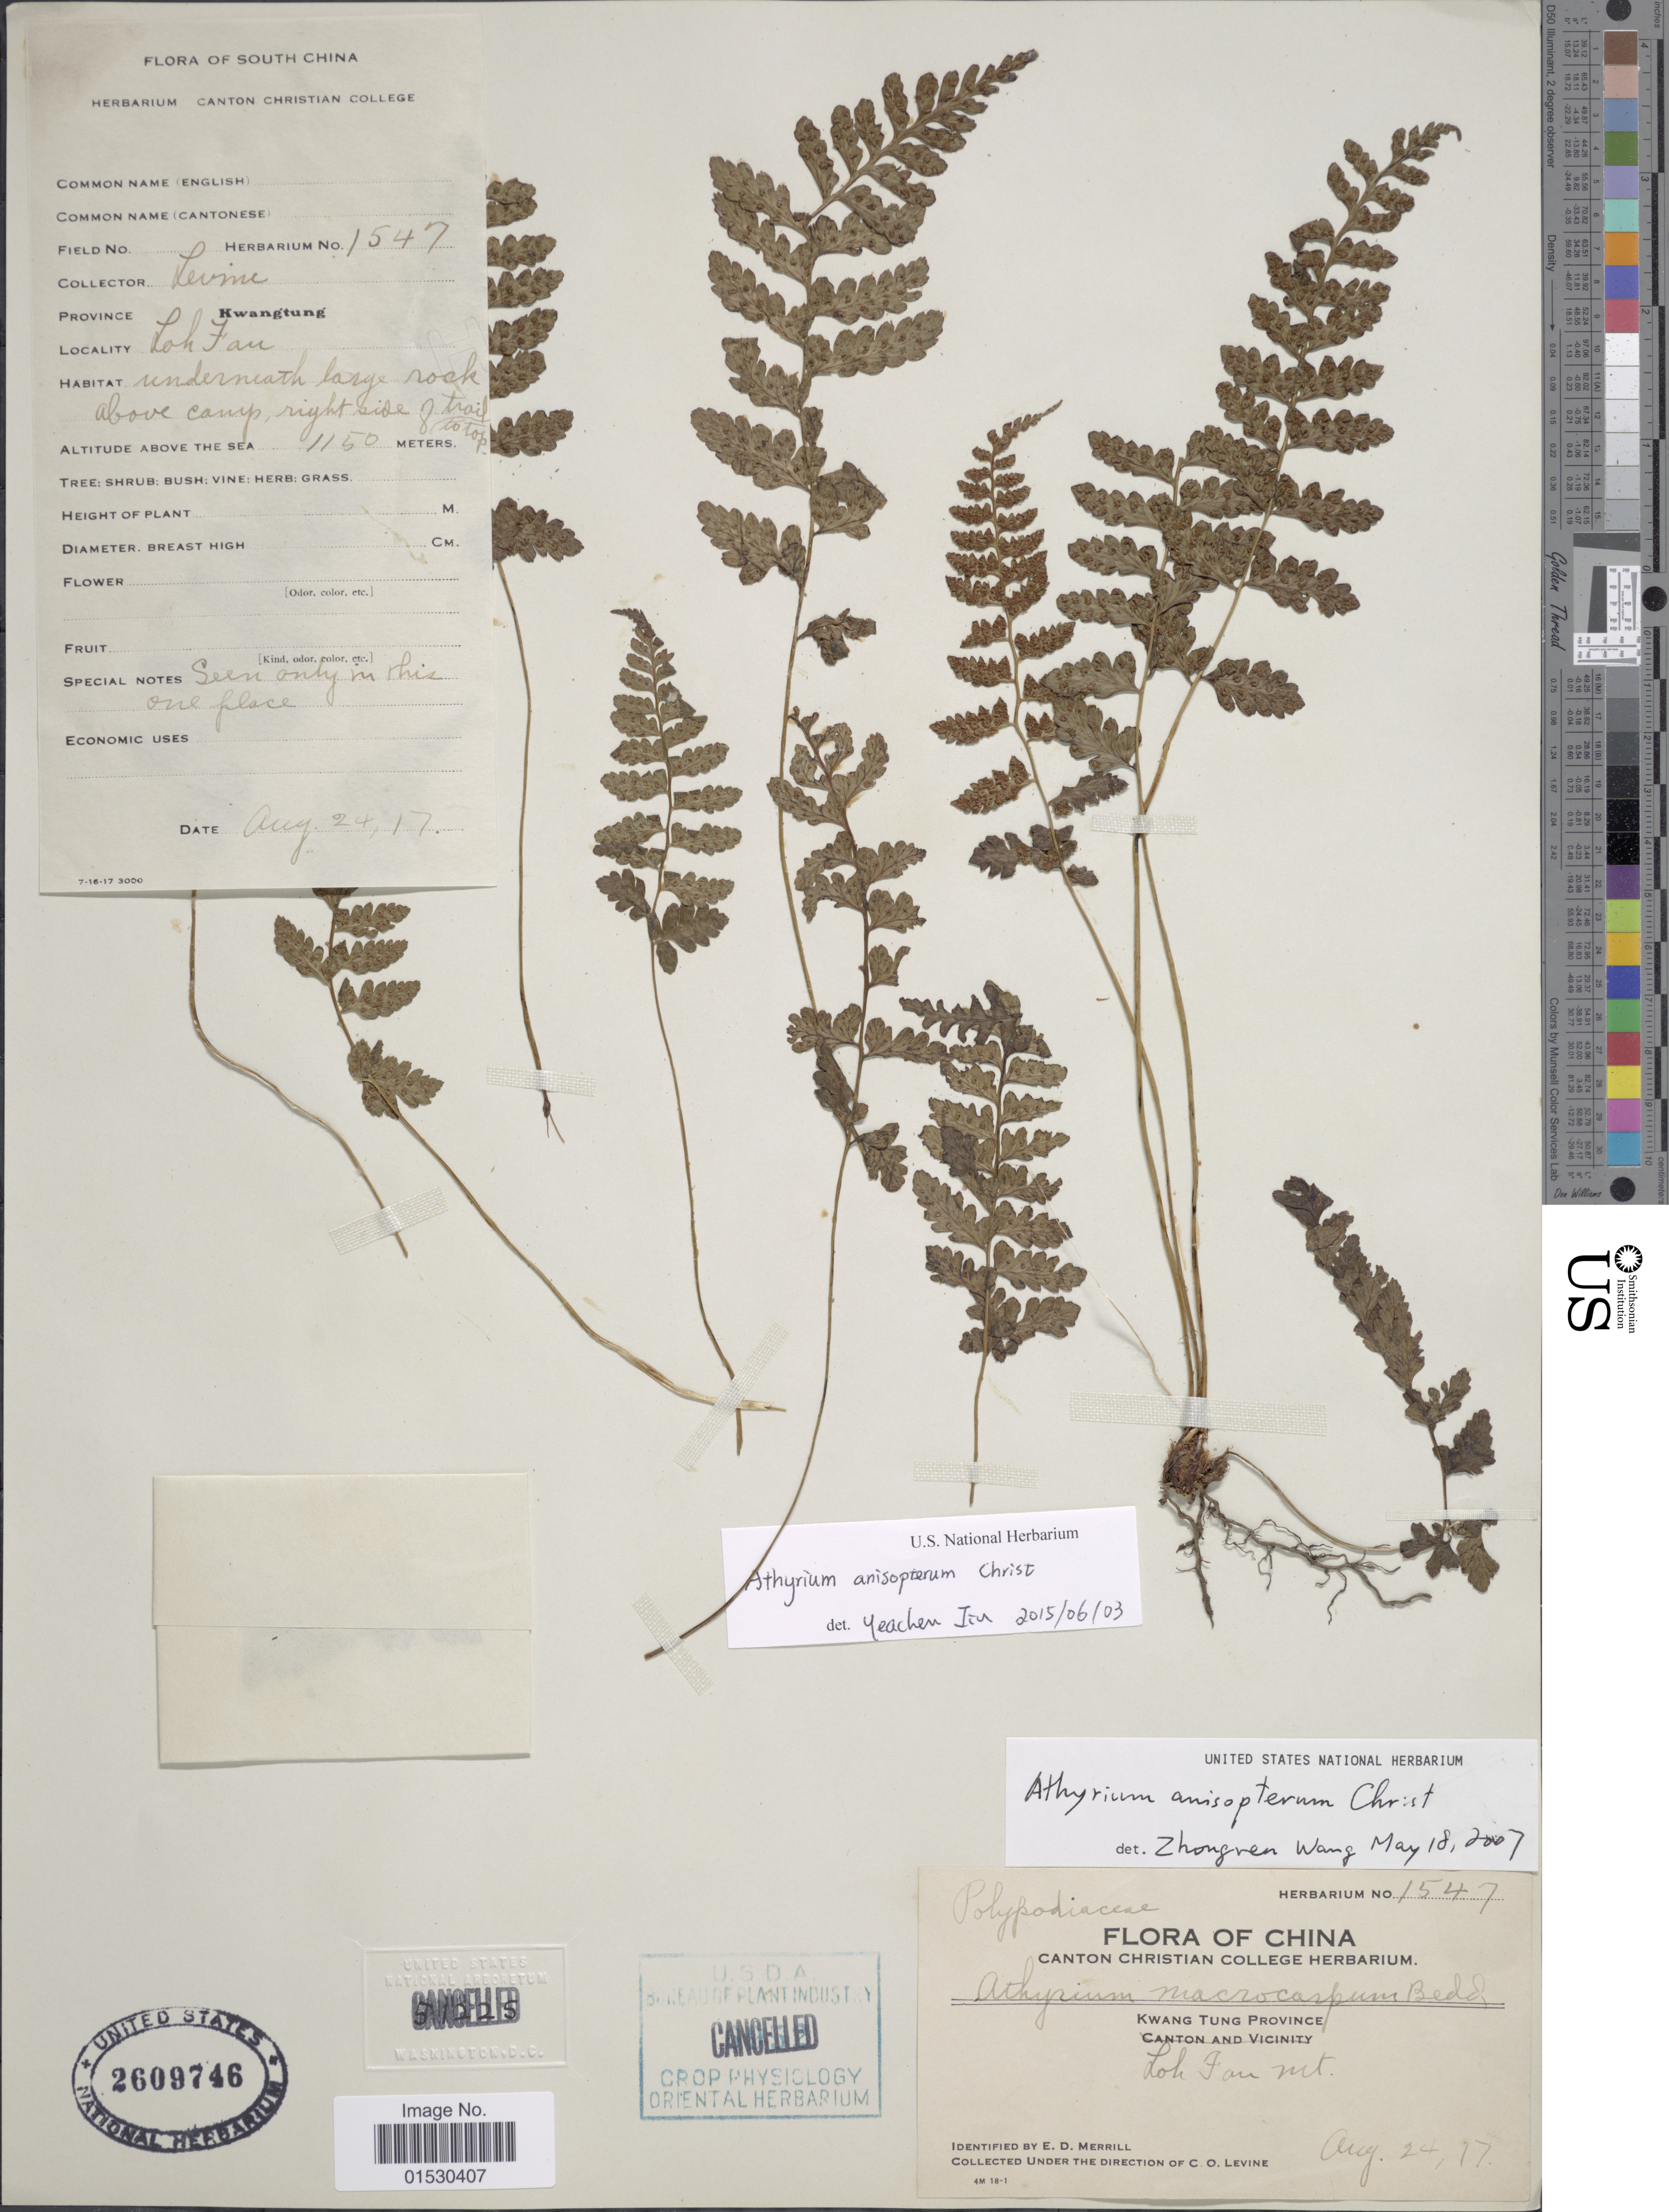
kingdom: Plantae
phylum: Tracheophyta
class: Polypodiopsida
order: Polypodiales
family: Athyriaceae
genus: Athyrium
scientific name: Athyrium anisopterum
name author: Christ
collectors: C. O. Levine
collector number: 1547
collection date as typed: Transcribed d/m/y: 24/8/17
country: China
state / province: Guangdong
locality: Kwang Tung Province, Loh F'an Mt. [interpreted]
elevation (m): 1150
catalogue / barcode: US 2609746